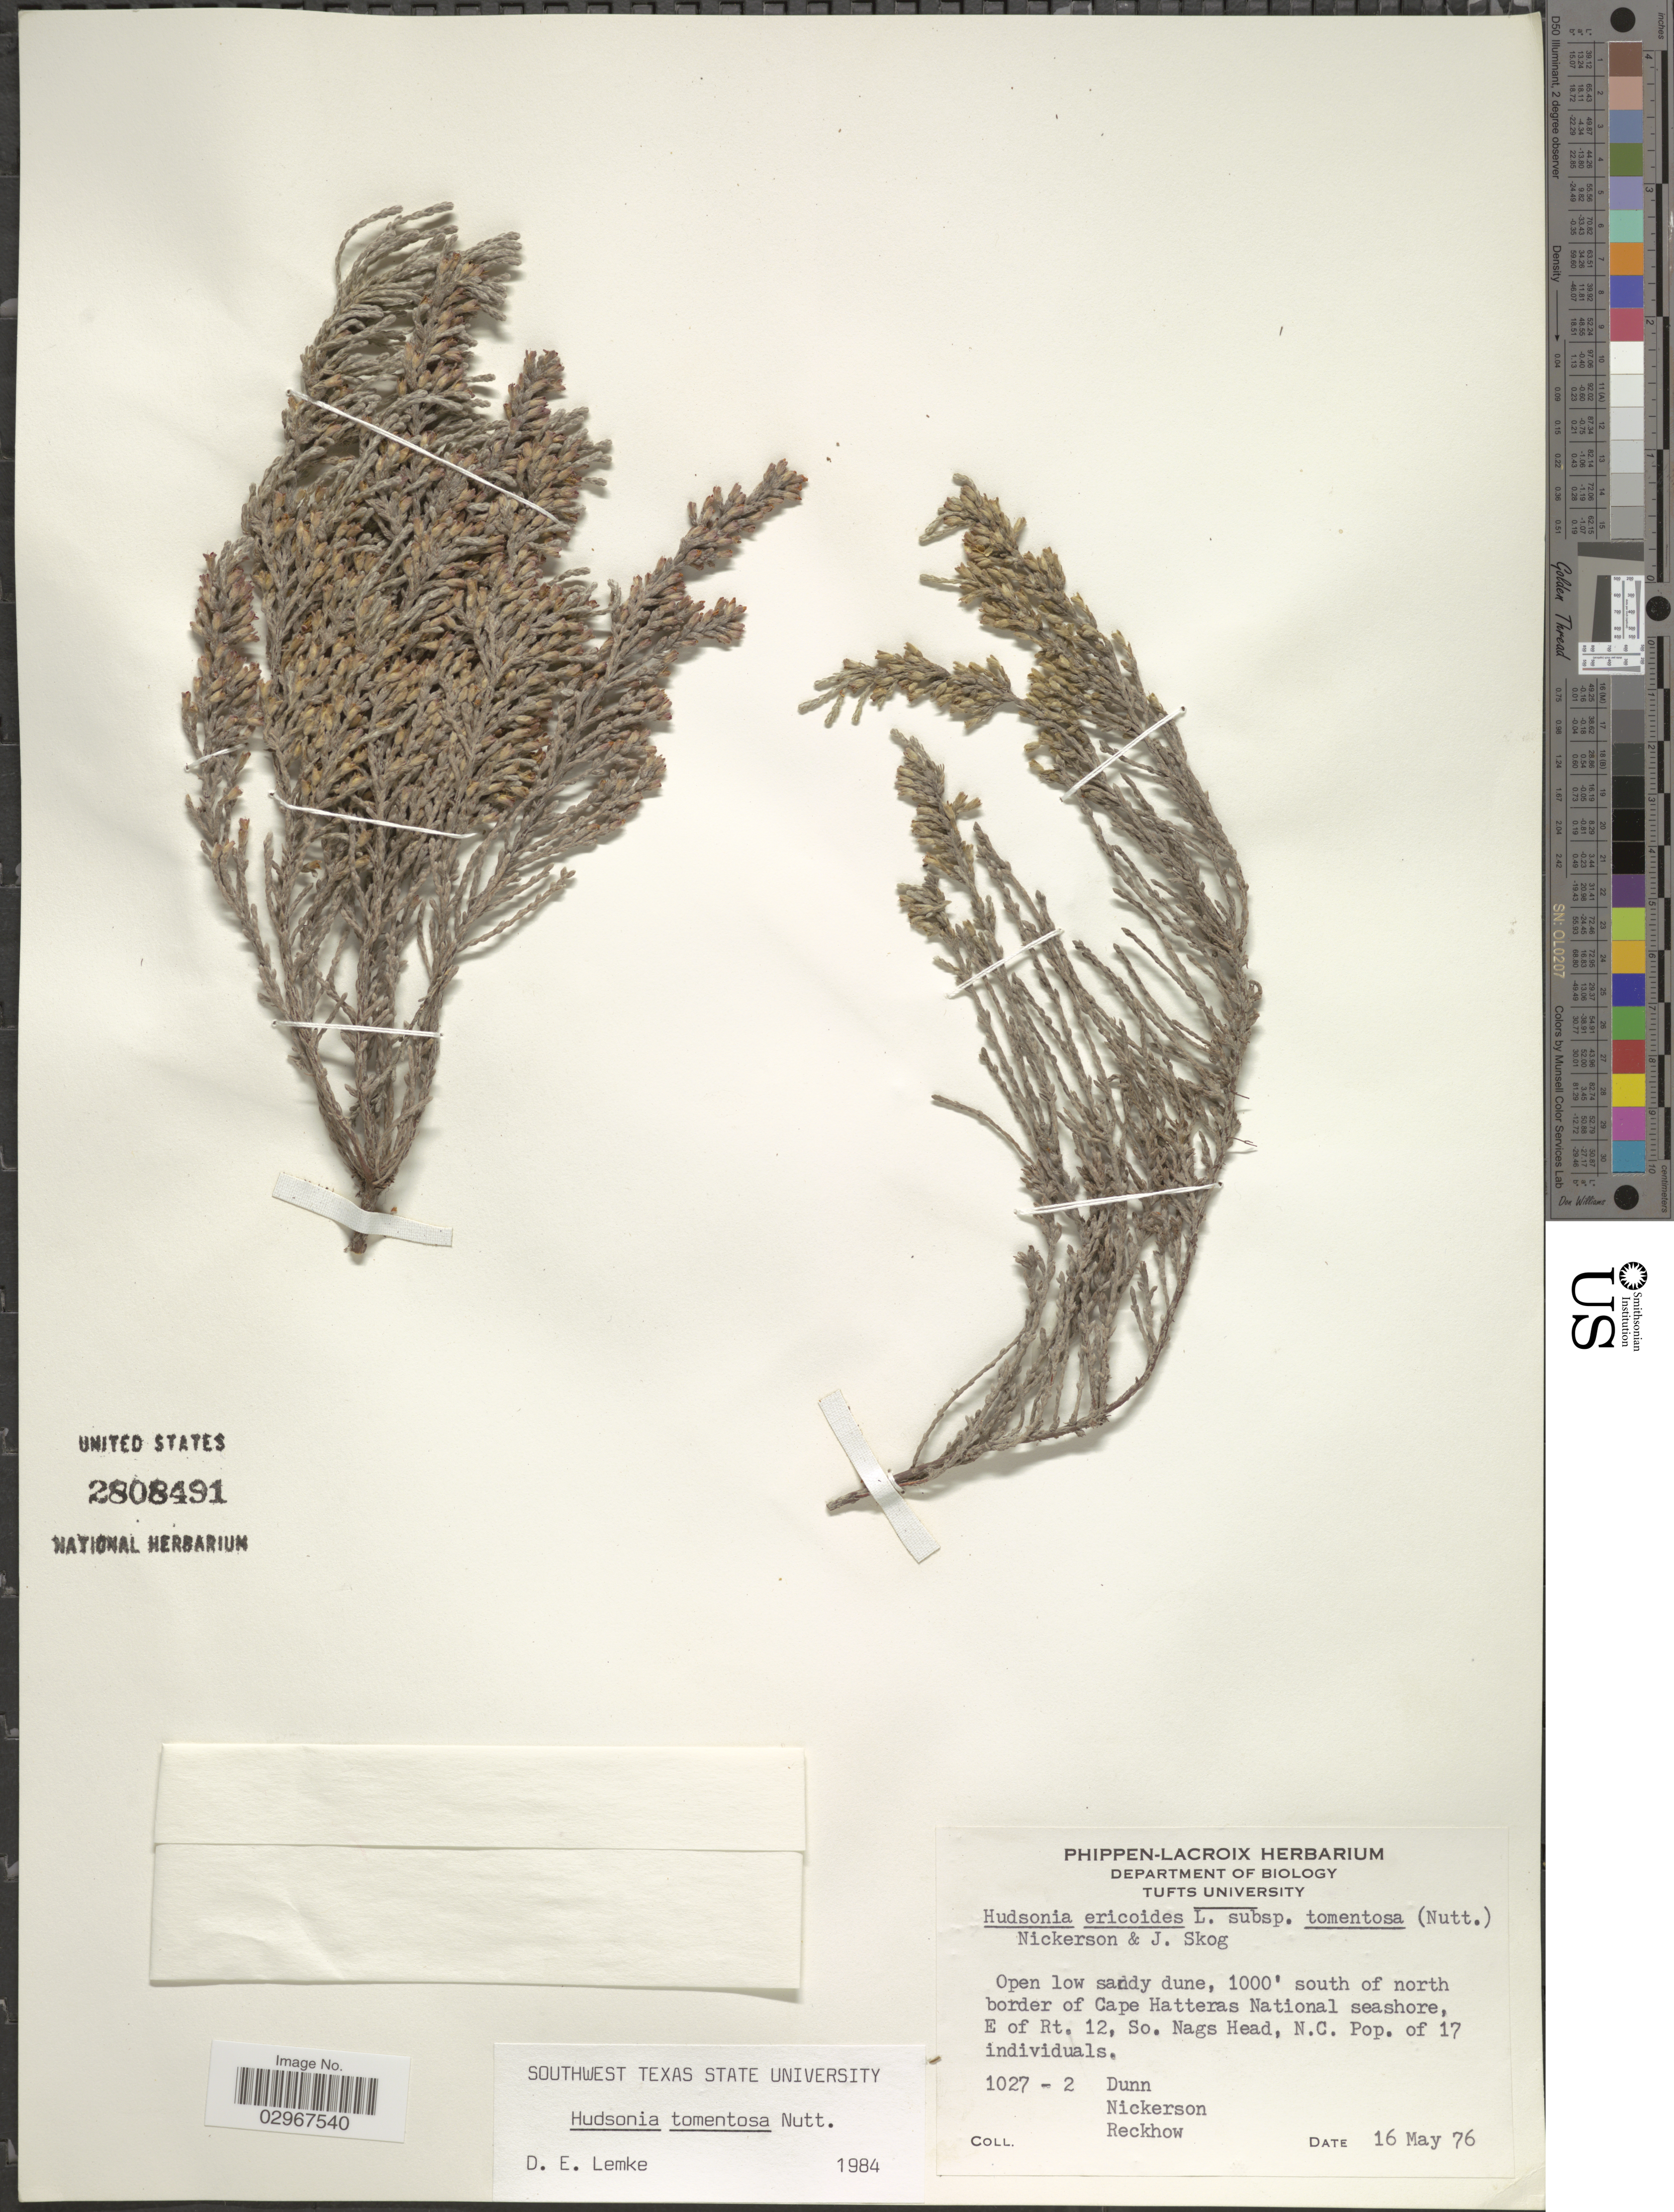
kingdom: Plantae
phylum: Tracheophyta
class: Magnoliopsida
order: Malvales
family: Cistaceae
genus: Hudsonia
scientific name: Hudsonia tomentosa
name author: Nutt.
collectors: -- Dunn, Nickerson, -- & Reckhow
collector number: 1027-2?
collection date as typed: Transcribed d/m/y: 16/5/76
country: United States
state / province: North Carolina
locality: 1000' south of north border of Cape Hatteras National seashore, E of Rt. 12, So. Nags Head, N.C.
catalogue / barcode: US 2808491